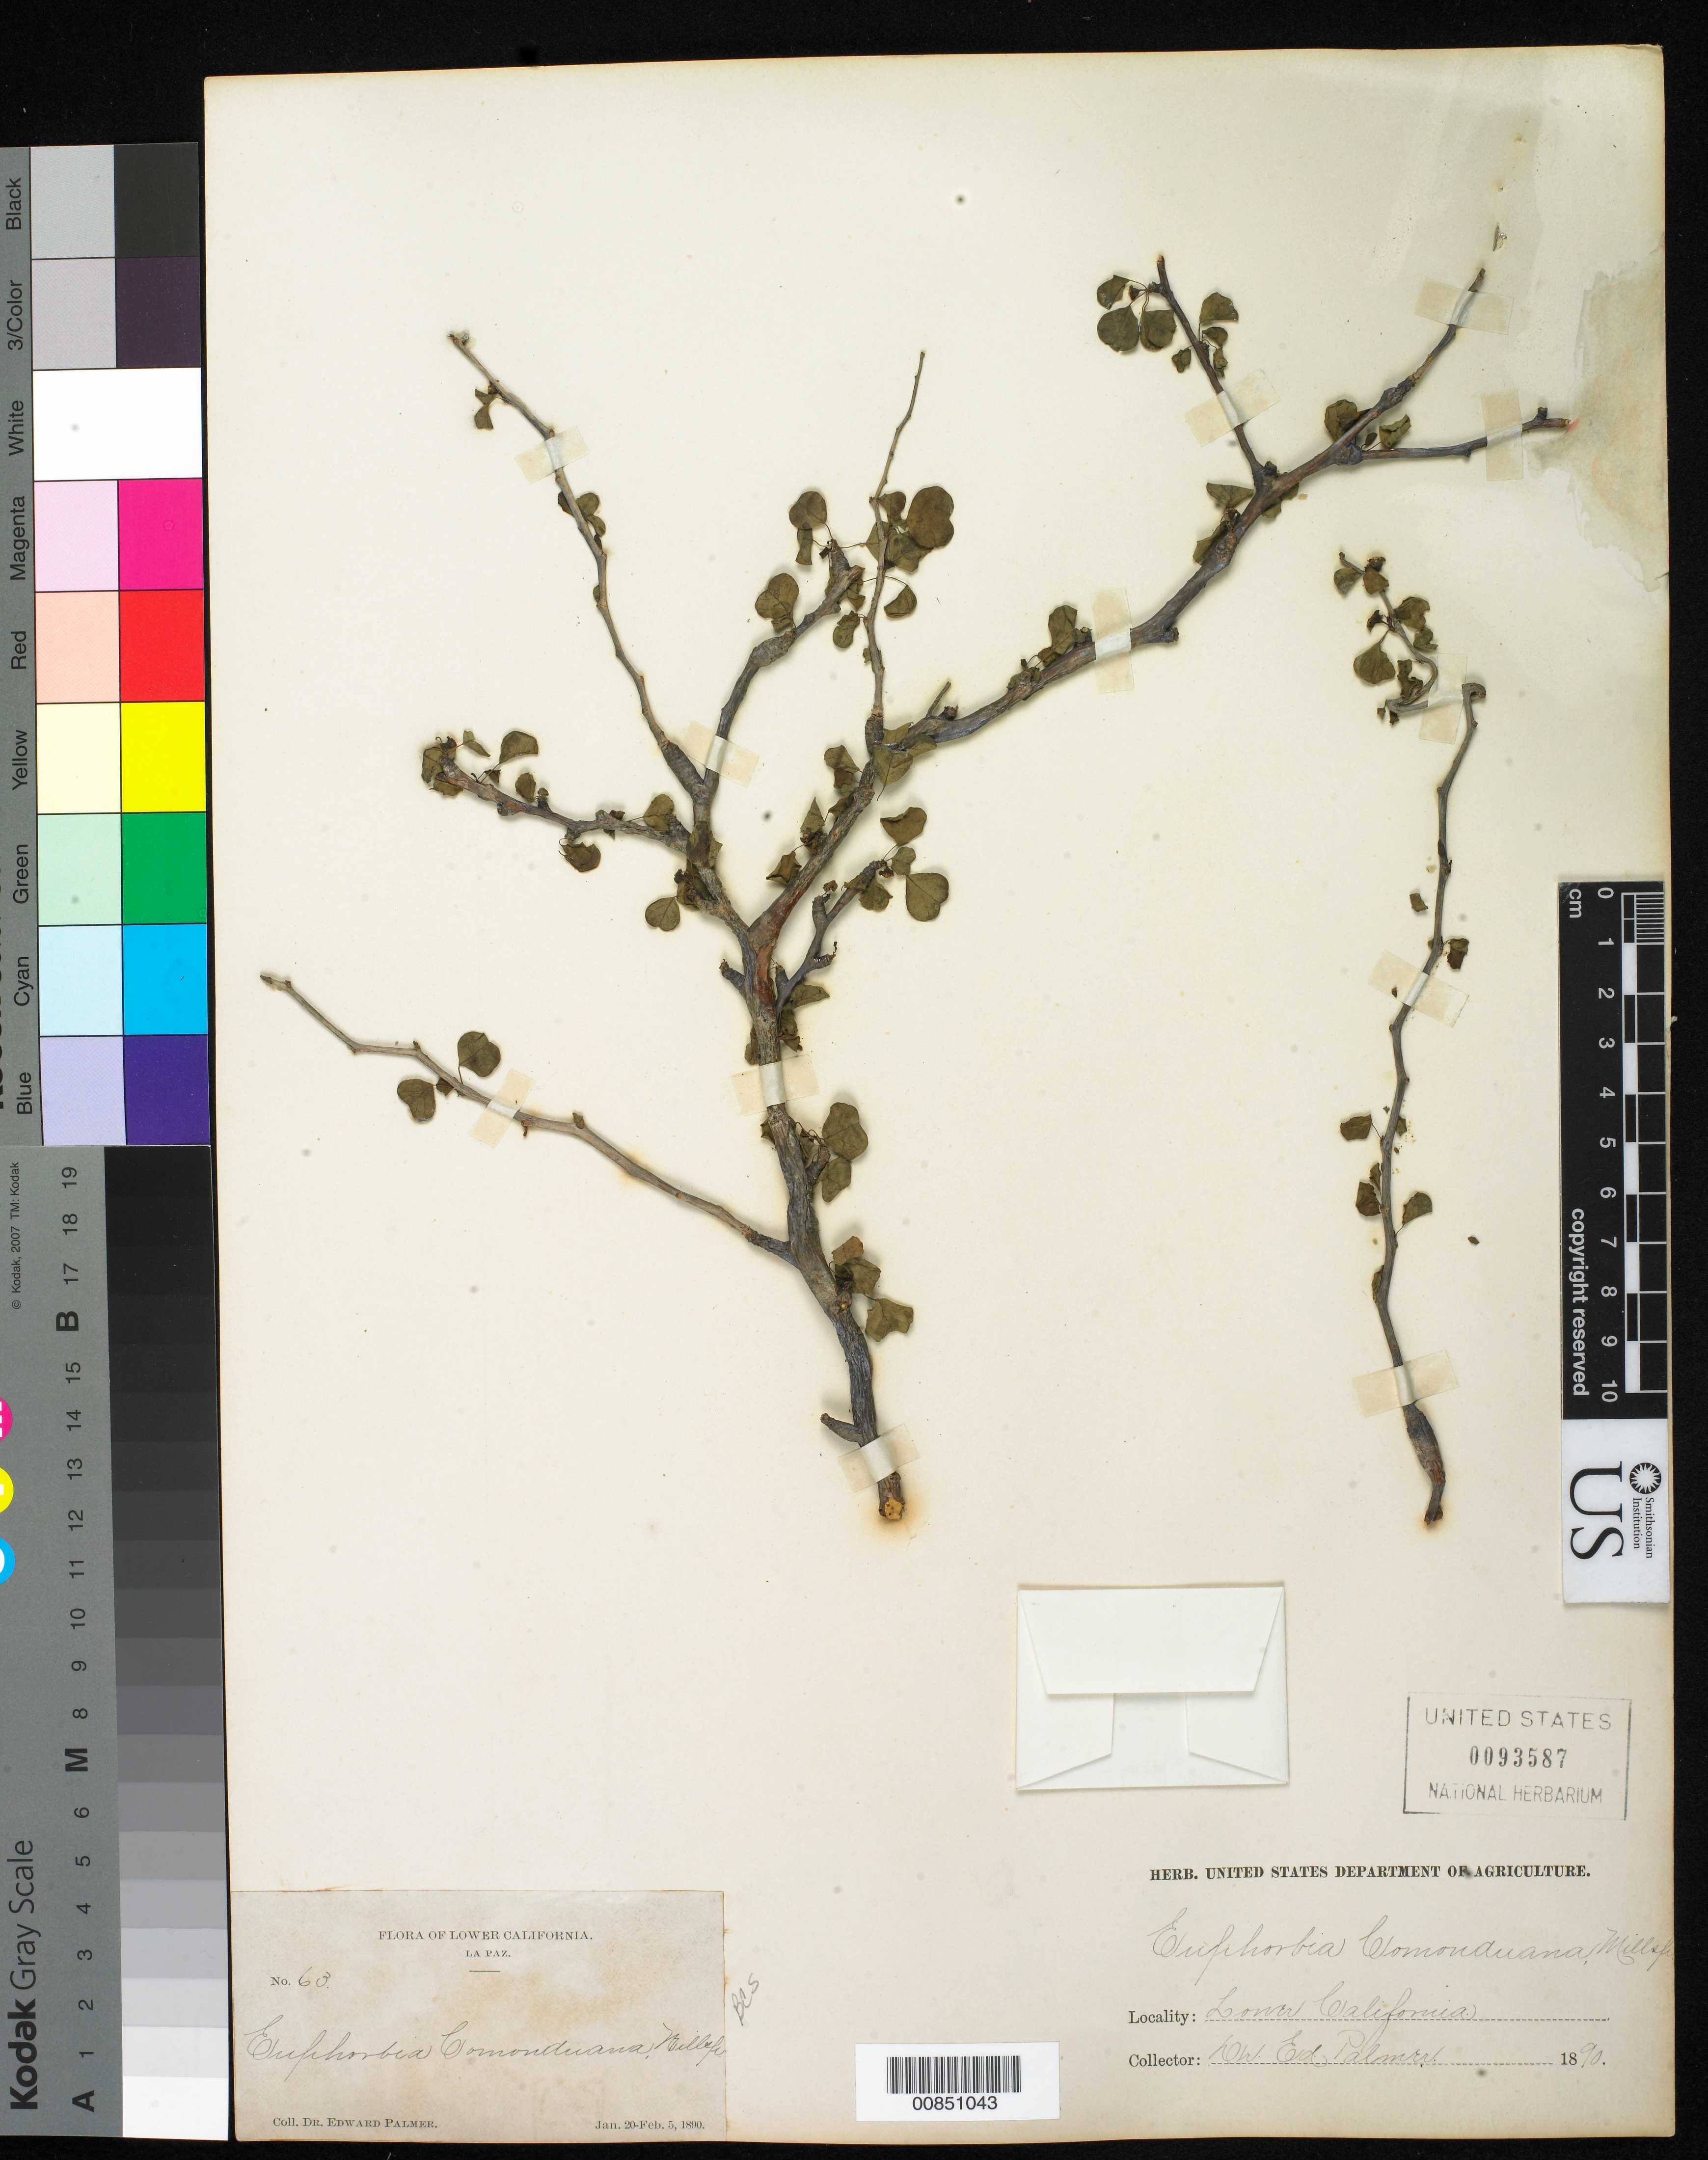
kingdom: Plantae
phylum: Tracheophyta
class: Magnoliopsida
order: Malpighiales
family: Euphorbiaceae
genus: Euphorbia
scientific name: Euphorbia californica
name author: Benth.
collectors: E. Palmer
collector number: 63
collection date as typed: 20 Jan 1890 to 05 Feb 1890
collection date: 1890-01-20/1890-02-05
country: Mexico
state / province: Baja California Sur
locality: La Paz, Baja California Sur.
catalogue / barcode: US 93587